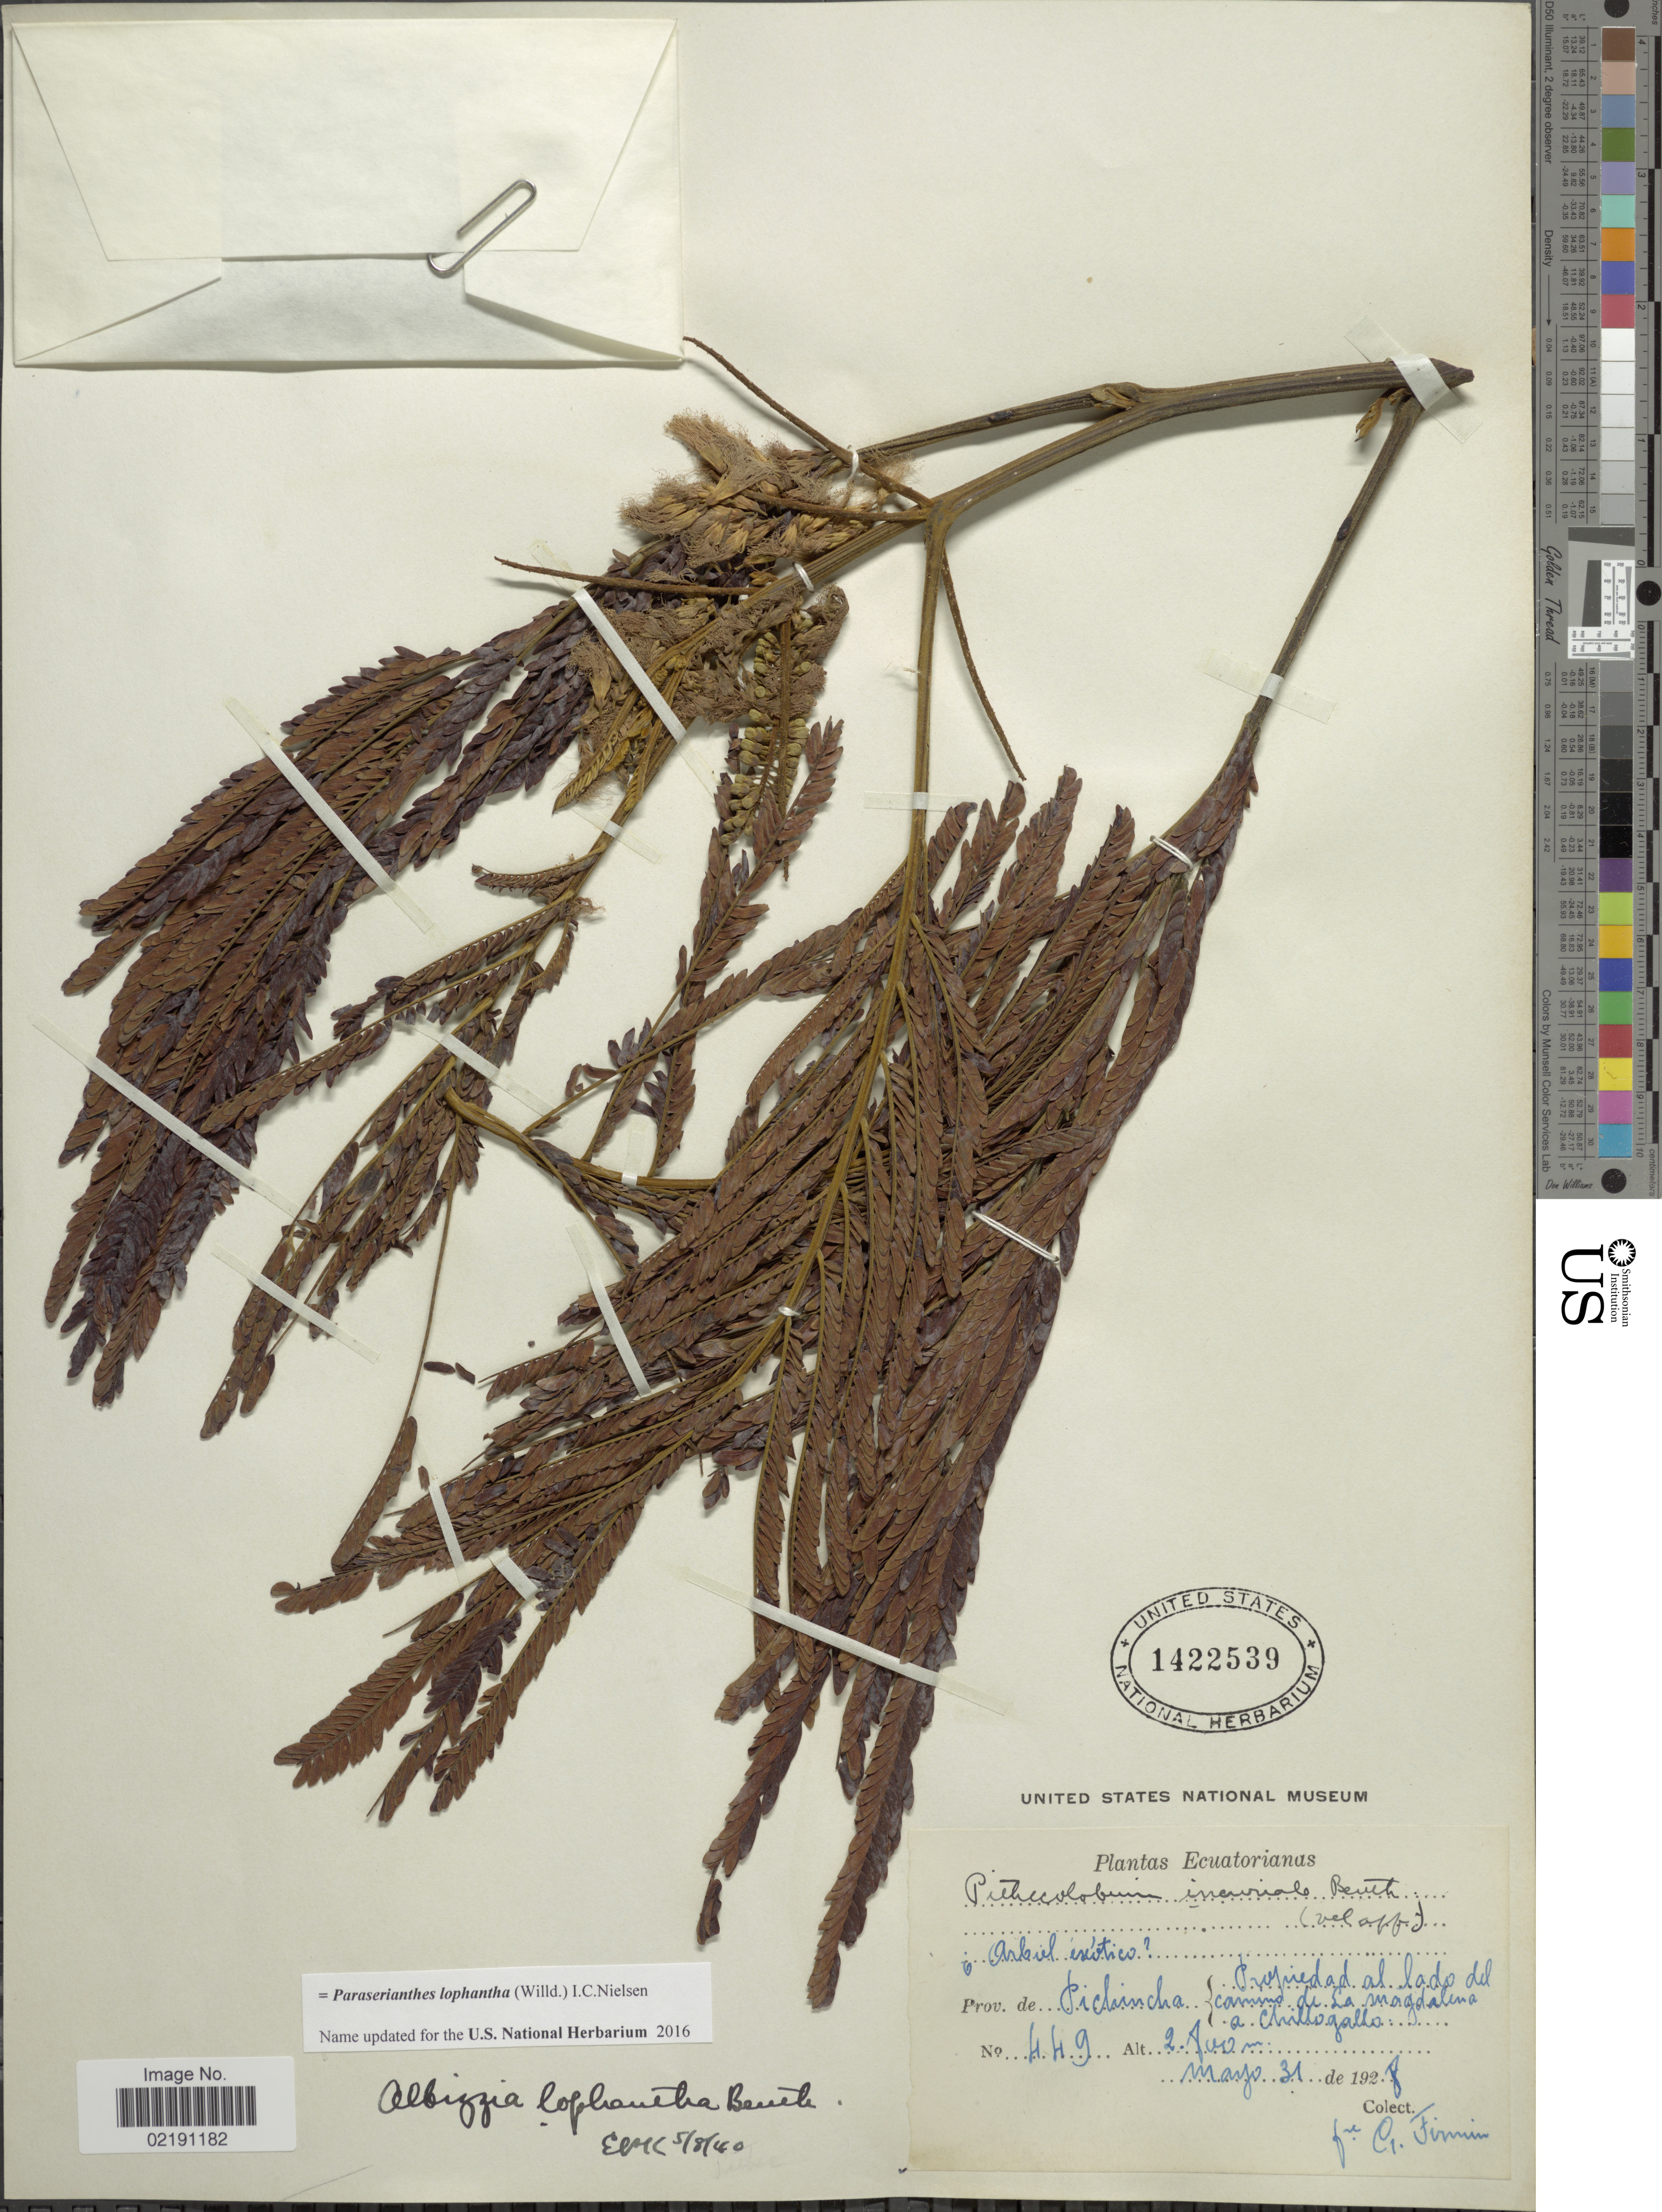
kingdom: Plantae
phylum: Tracheophyta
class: Magnoliopsida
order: Fabales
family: Fabaceae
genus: Paraserianthes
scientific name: Paraserianthes lophantha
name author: (Vent.) I.C. Nielsen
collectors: F. Firmin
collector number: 449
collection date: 1928-05-31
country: Ecuador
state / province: Pichincha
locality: Prov. de Pichincha. Propiedad al lado del camino de La Magdalena a Chillogallo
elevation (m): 2800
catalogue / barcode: US 1422539